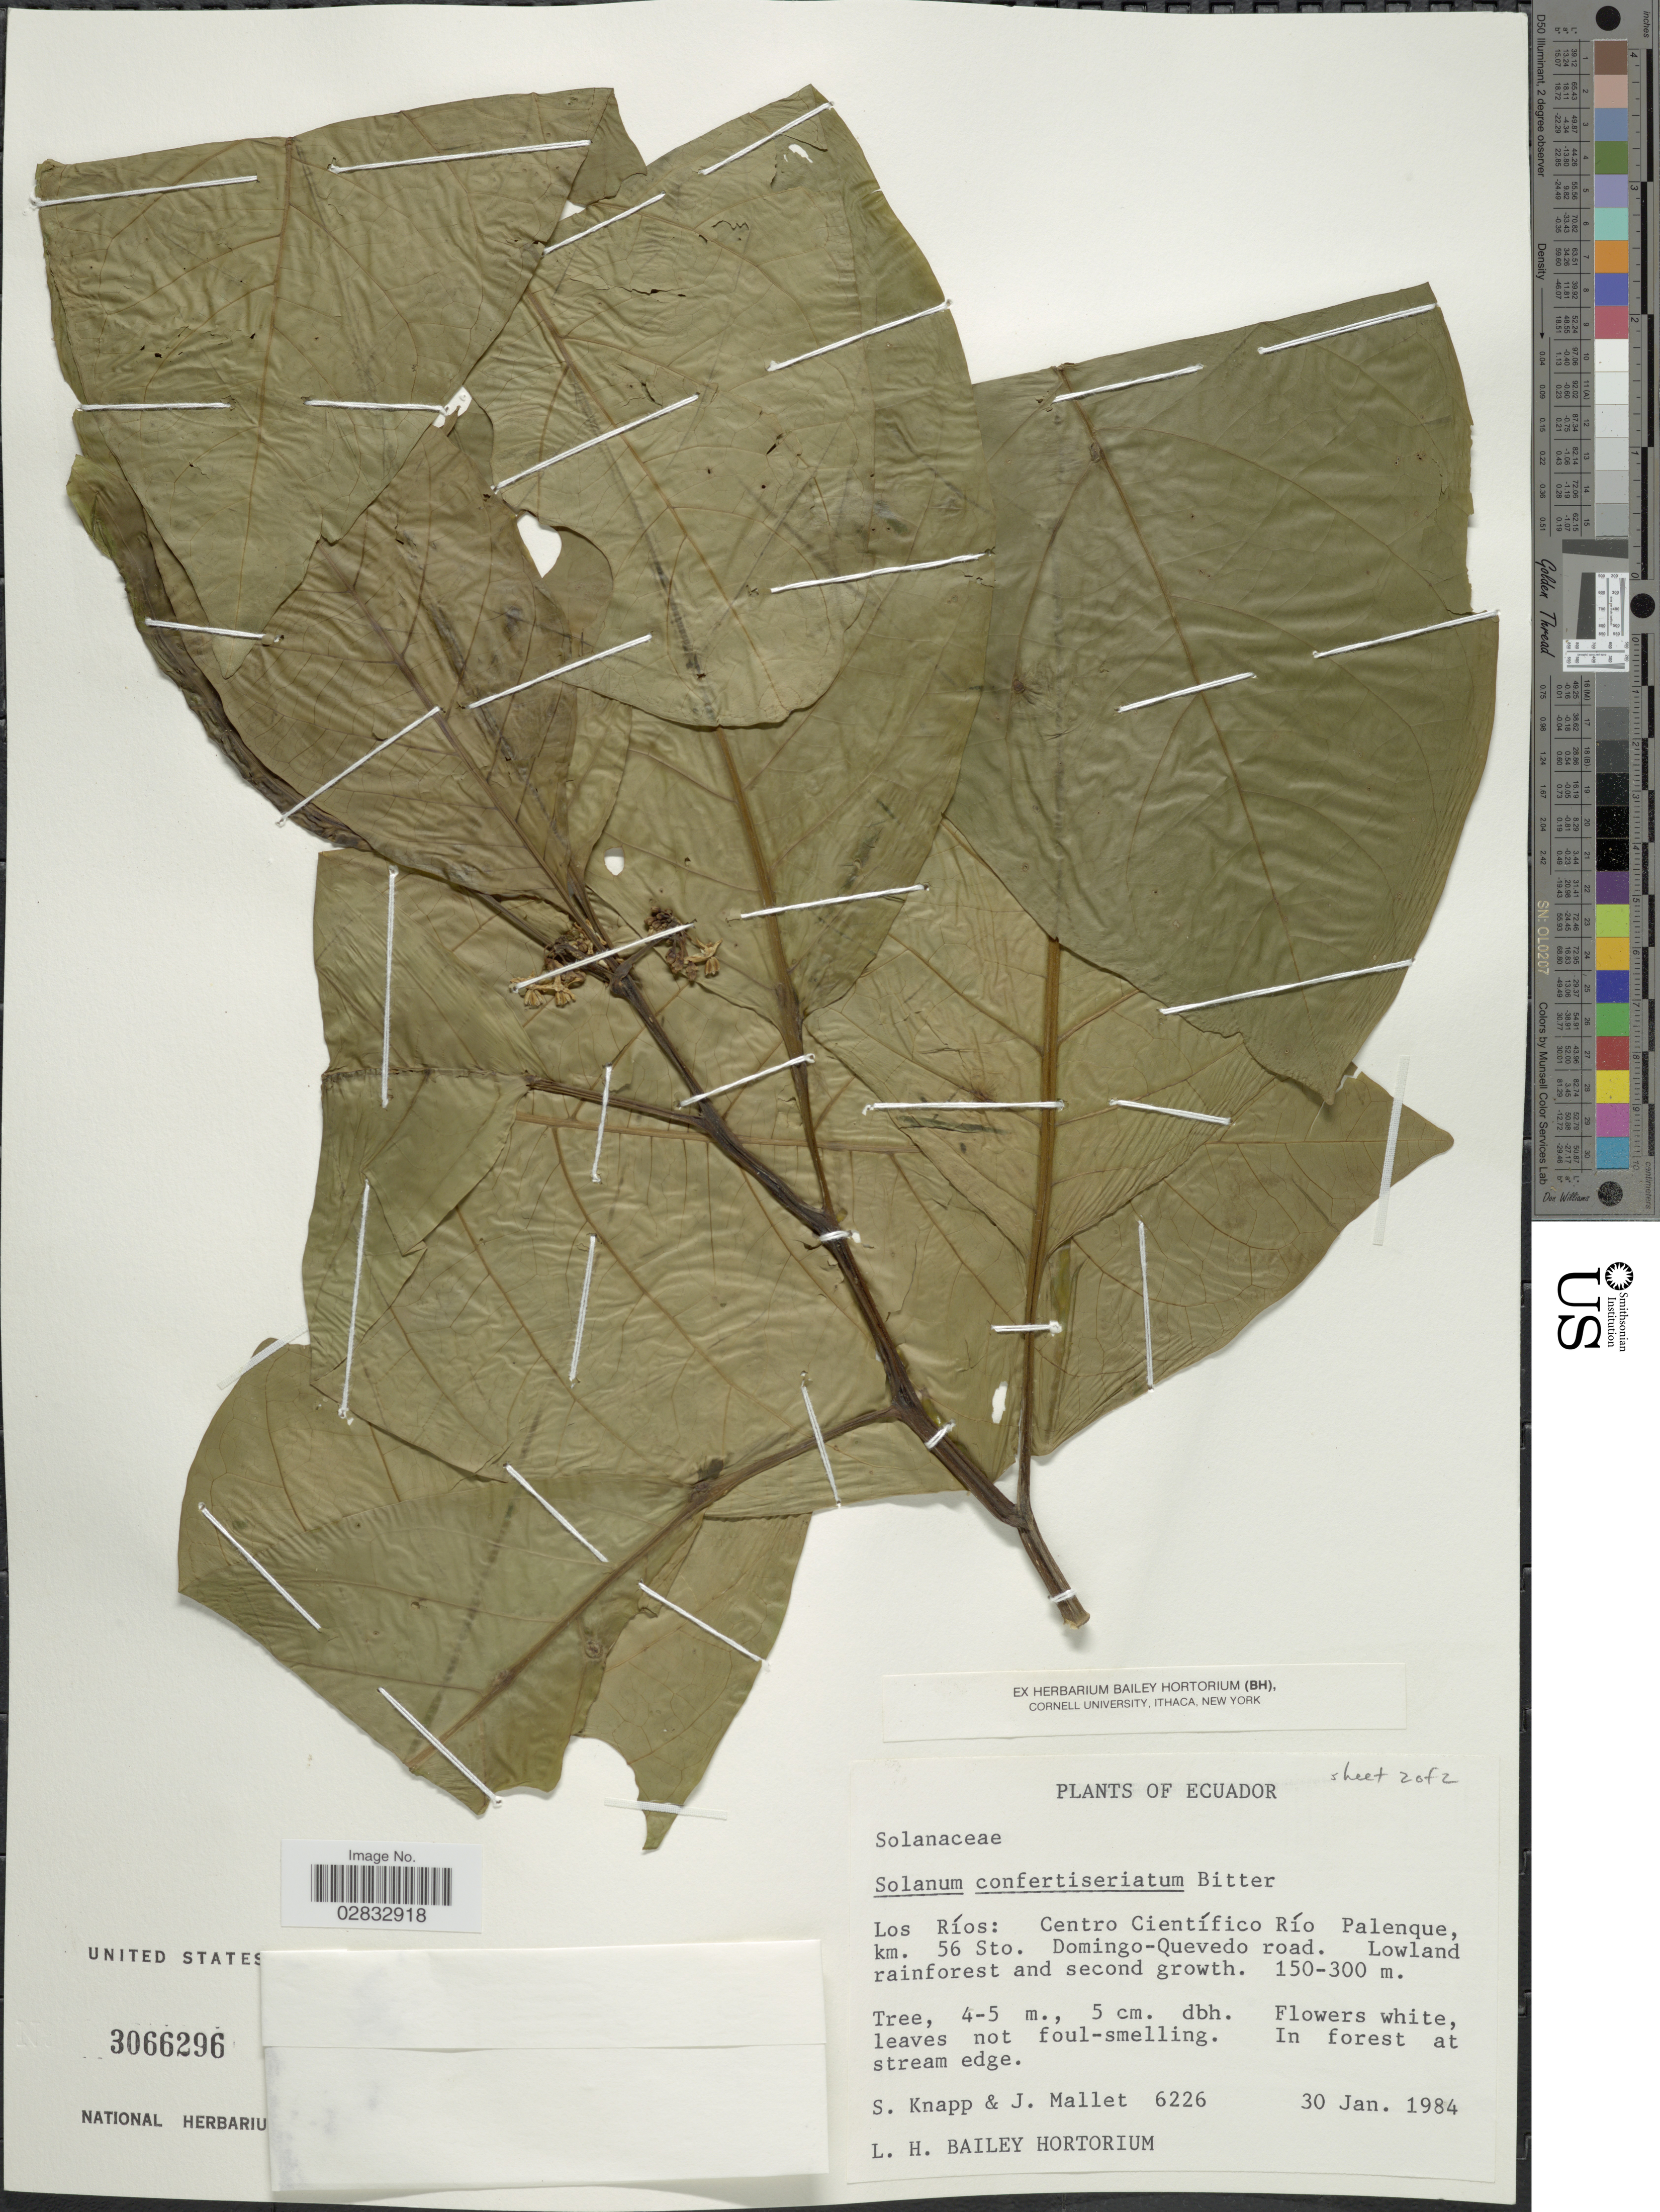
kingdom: Plantae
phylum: Tracheophyta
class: Magnoliopsida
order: Solanales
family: Solanaceae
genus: Solanum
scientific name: Solanum confertiseriatum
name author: Bitter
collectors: S. Knapp & J. Mallet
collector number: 6226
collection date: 1984-01-30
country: Ecuador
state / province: Los Ríos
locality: Centro Científico Río Palenque, km. 56 Sto. Domingo-Quevedo road.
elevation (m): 150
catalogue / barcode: US 3066296